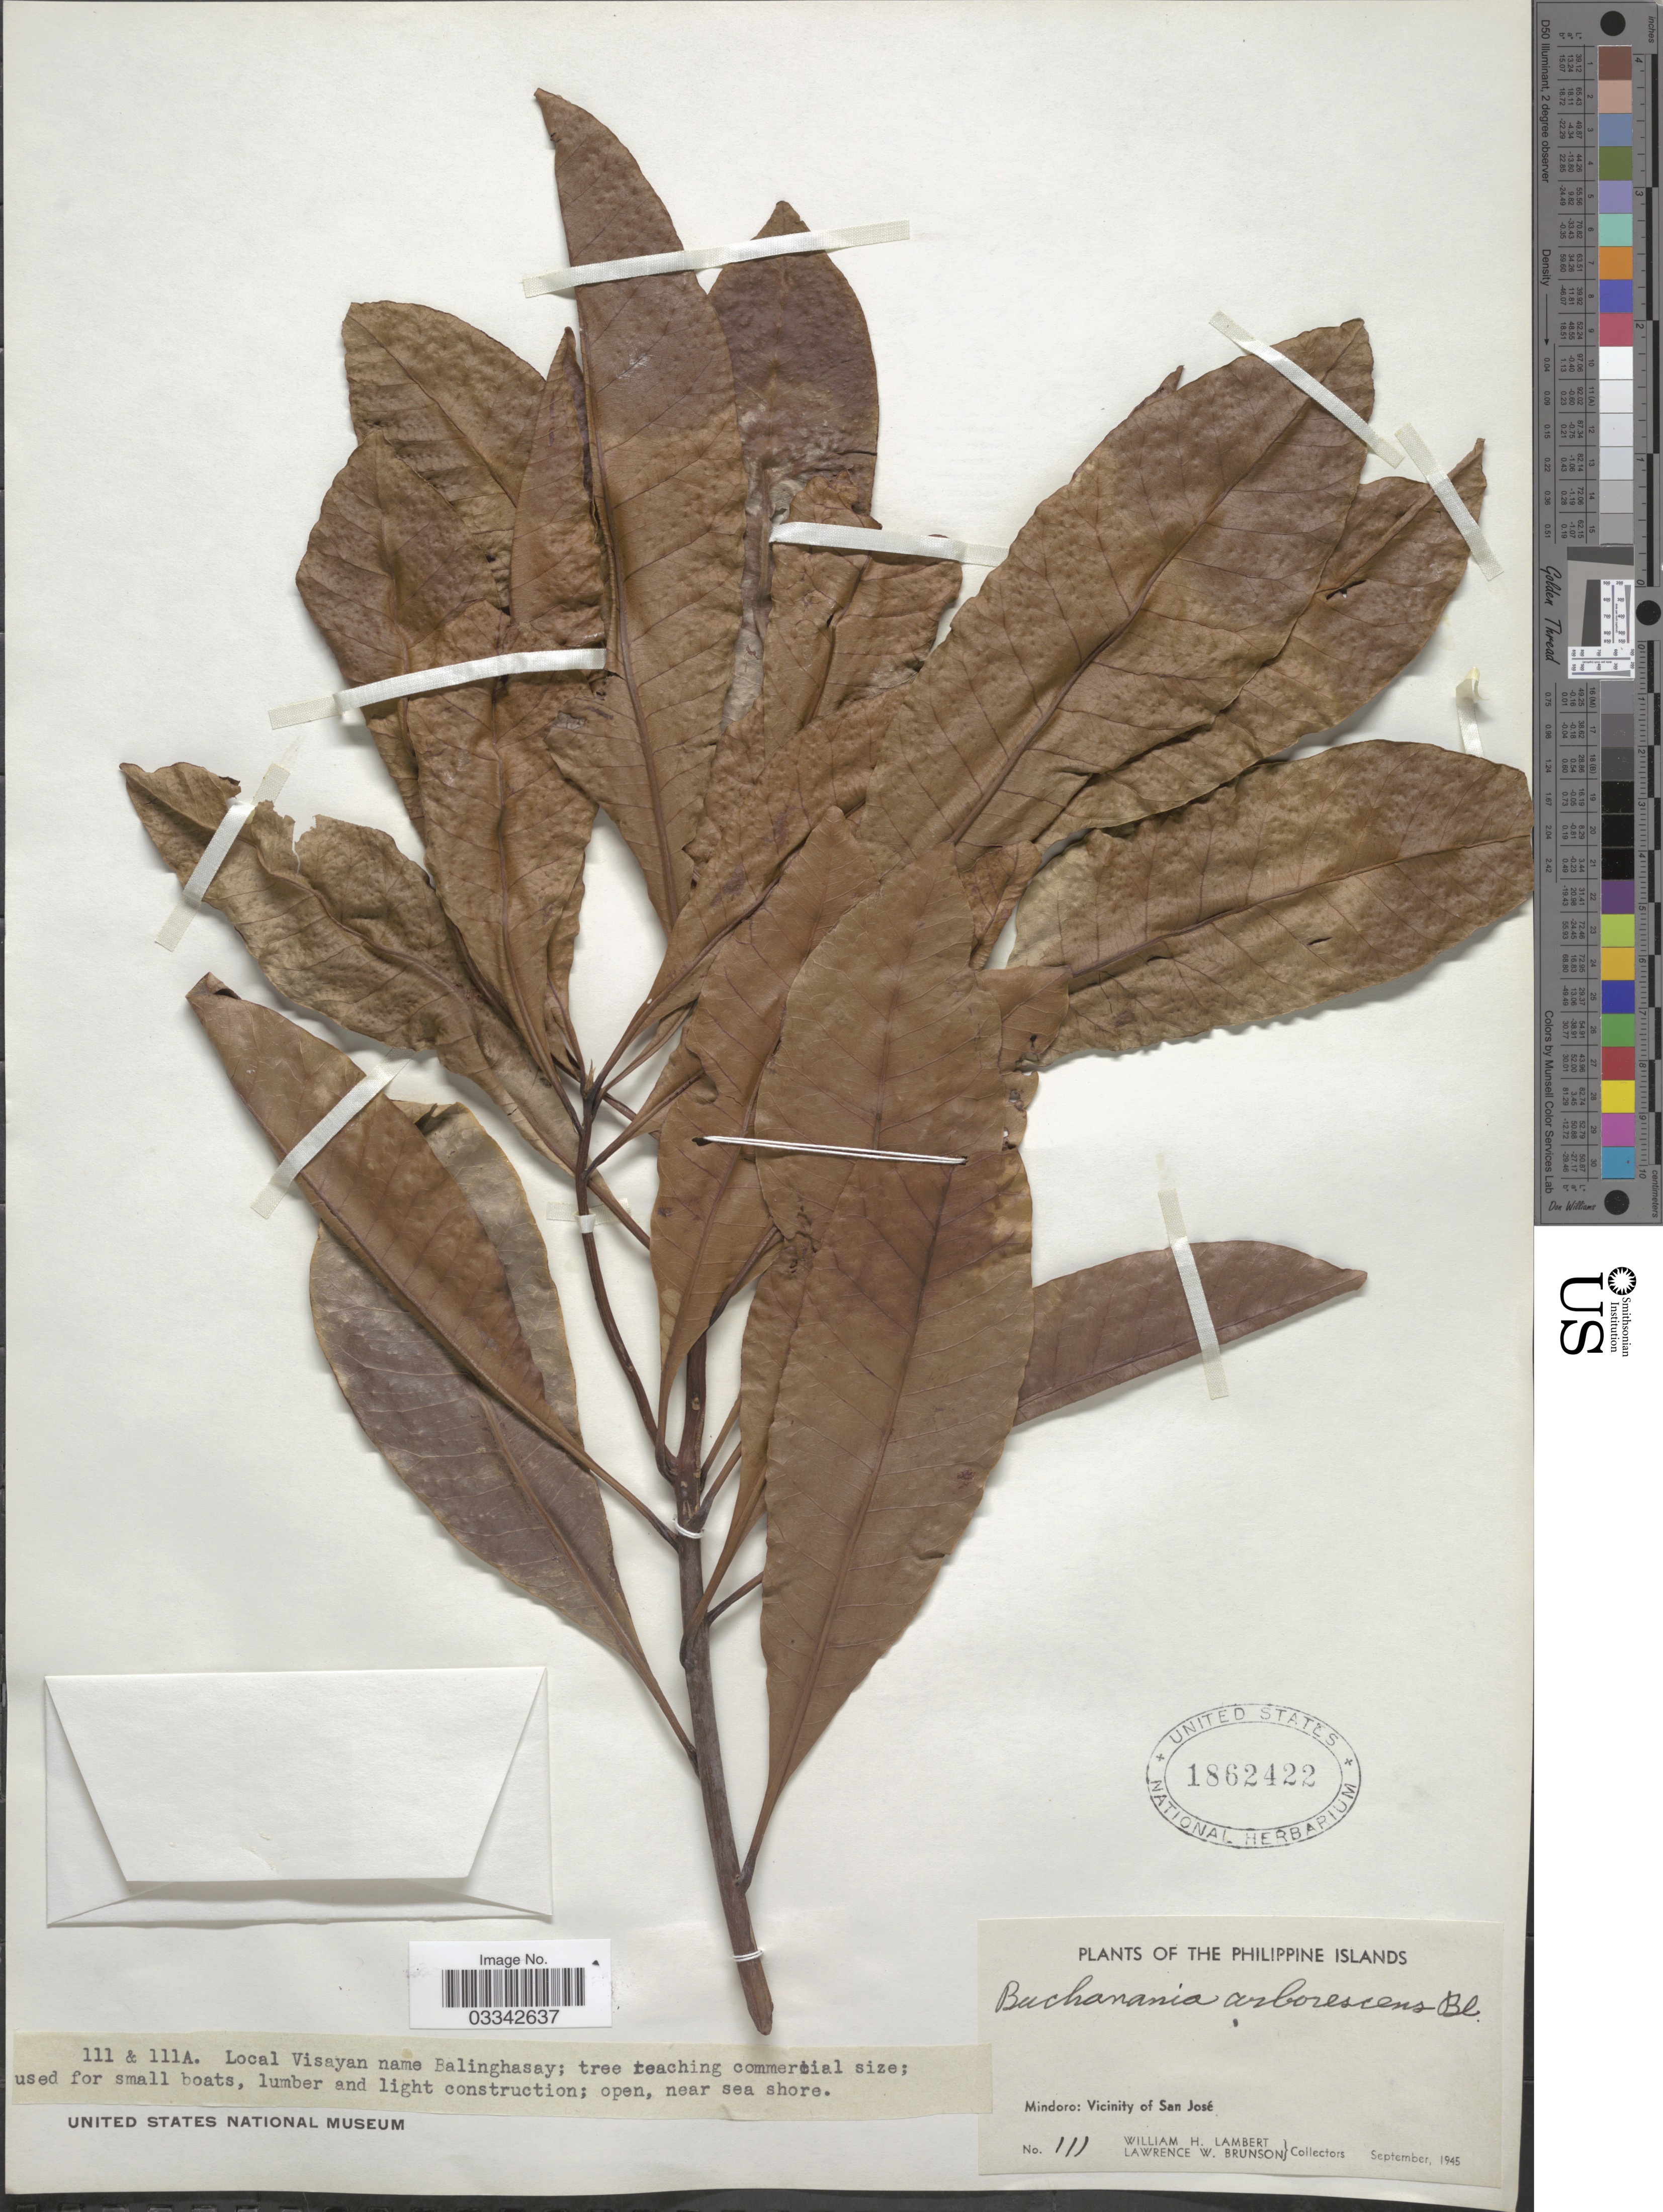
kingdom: Plantae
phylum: Tracheophyta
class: Magnoliopsida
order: Sapindales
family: Anacardiaceae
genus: Buchanania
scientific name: Buchanania arborescens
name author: (Blume) Blume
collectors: W. Lambert & L. Brunson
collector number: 111/111A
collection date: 1945-09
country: Philippines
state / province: Mimaropa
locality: The Philippine Islands. Mindoro: Vicinity of San José. Near sea shore.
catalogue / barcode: US 1862422